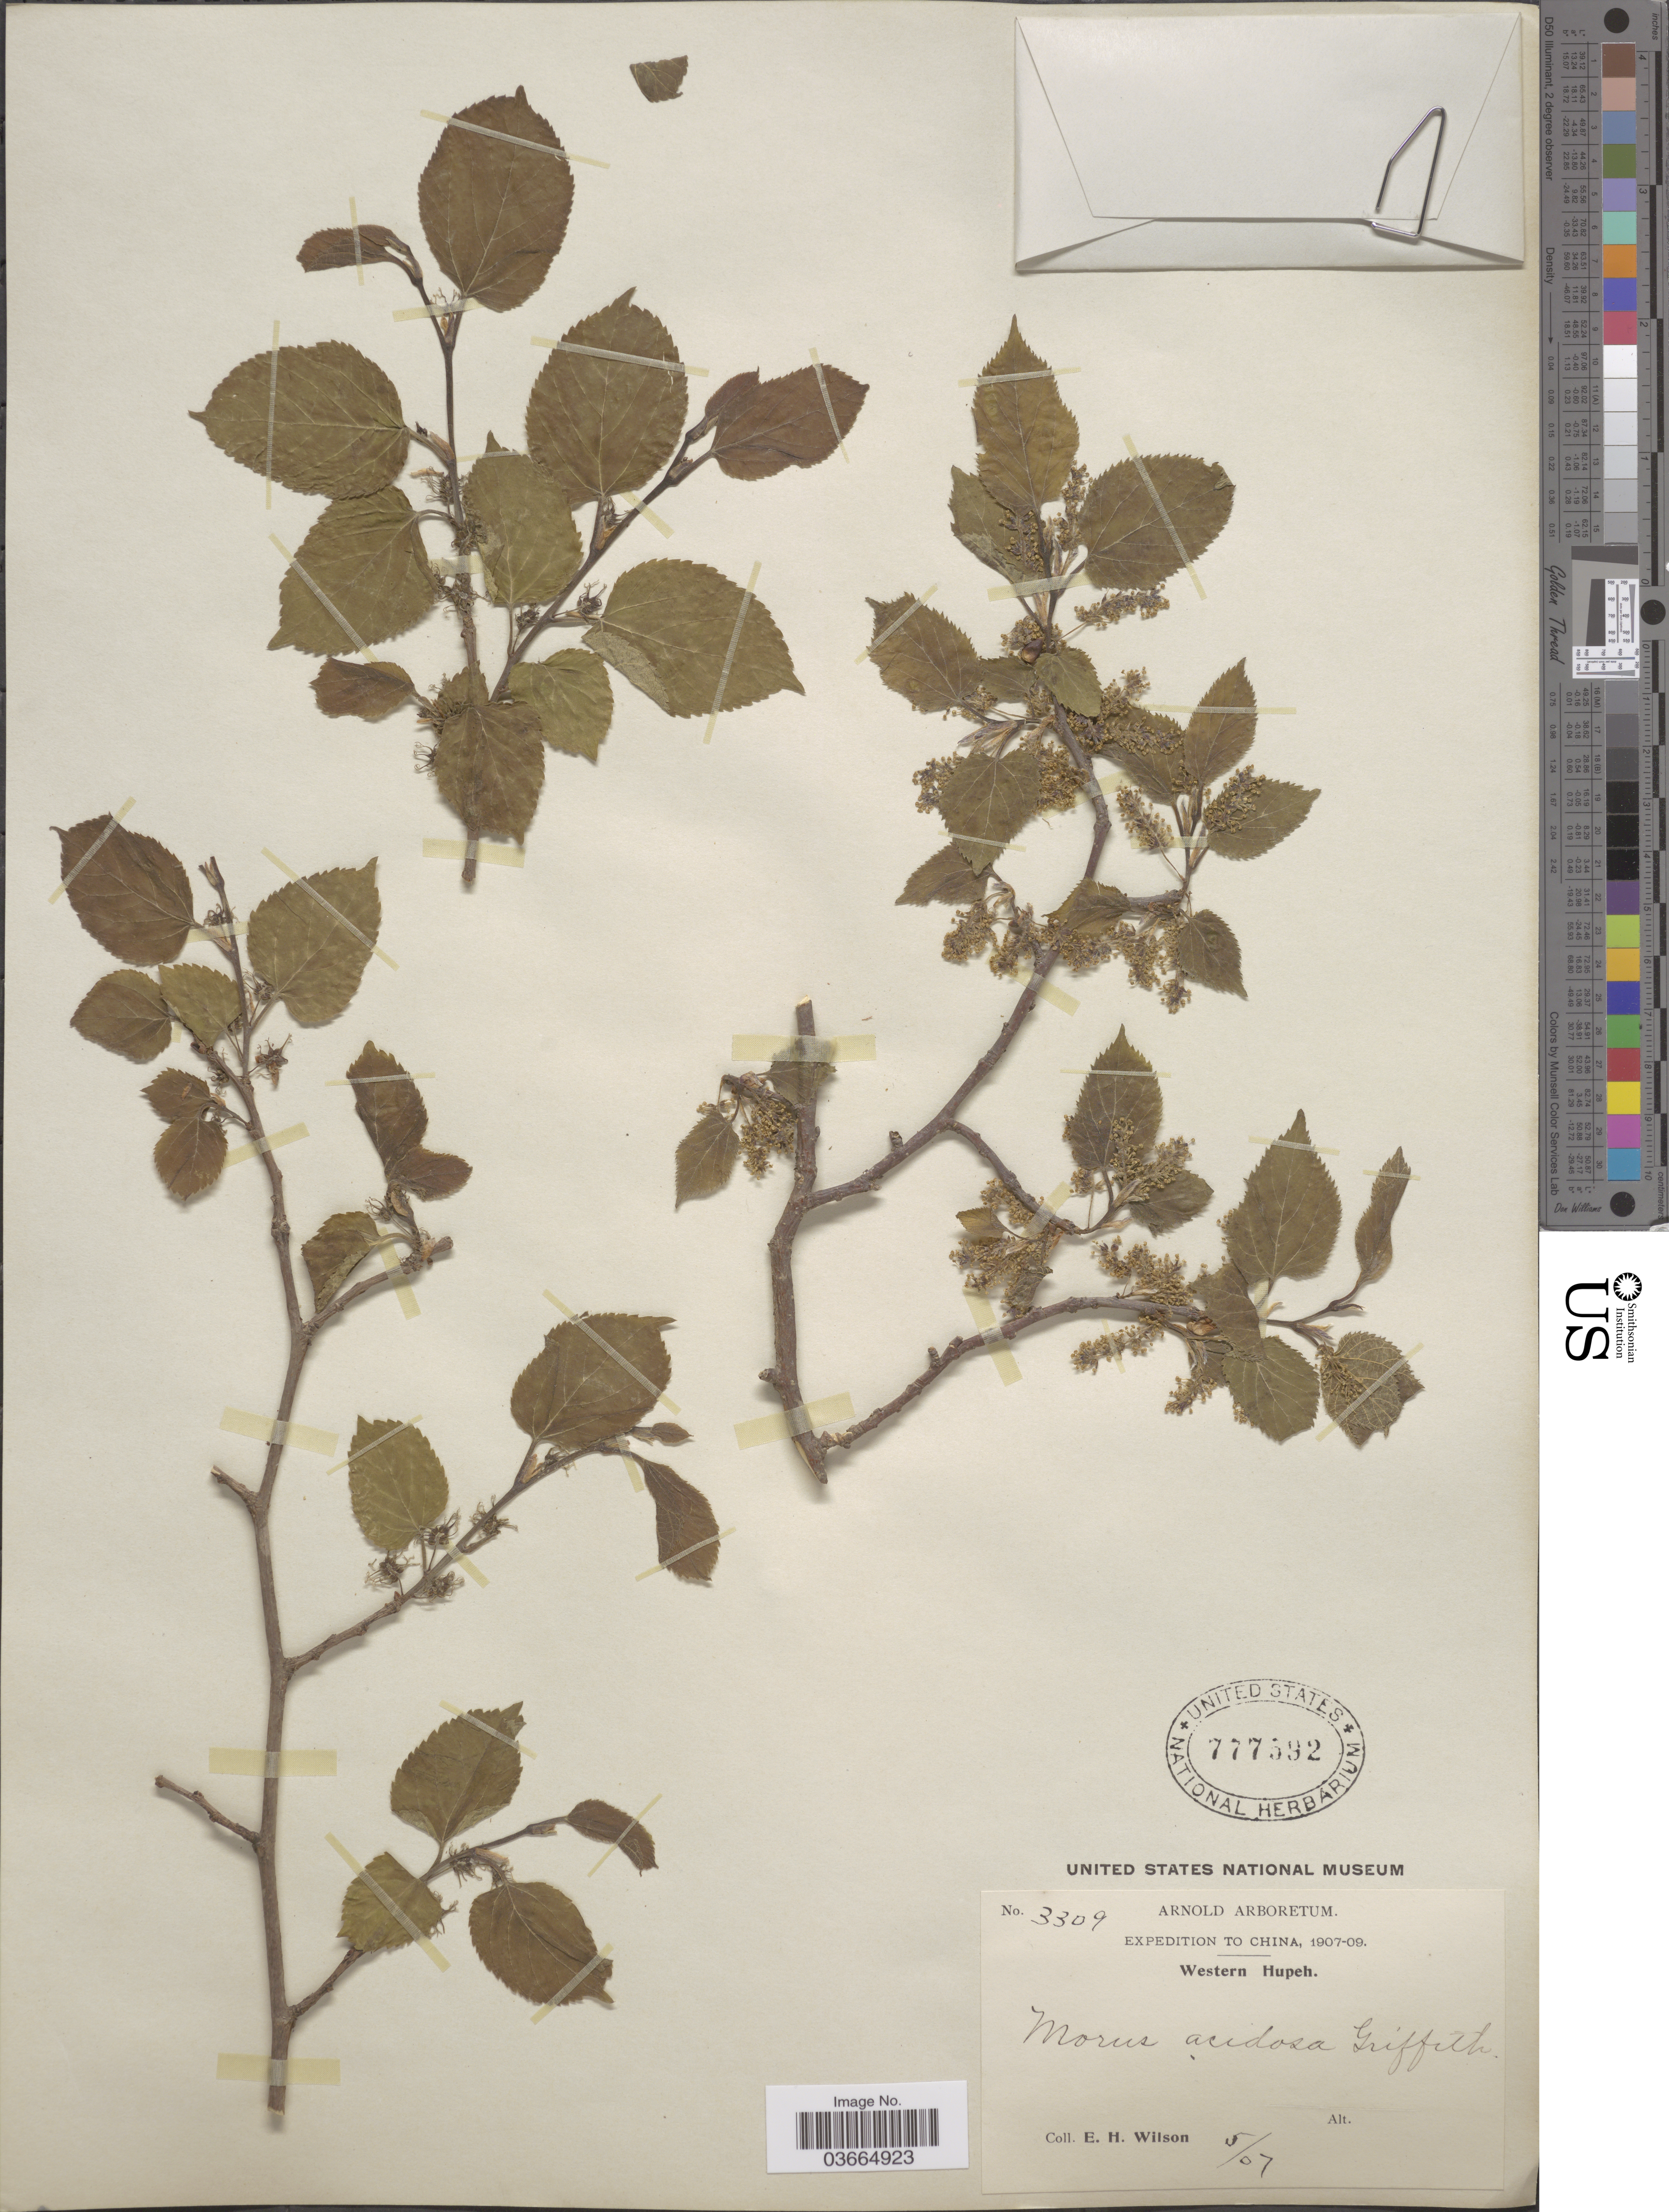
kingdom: Plantae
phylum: Tracheophyta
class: Magnoliopsida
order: Rosales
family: Moraceae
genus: Morus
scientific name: Morus acidosa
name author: Griff.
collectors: E. Wilson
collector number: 3309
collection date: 1907-05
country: China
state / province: Hubei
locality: Western Hupeh.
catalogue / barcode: US 777592